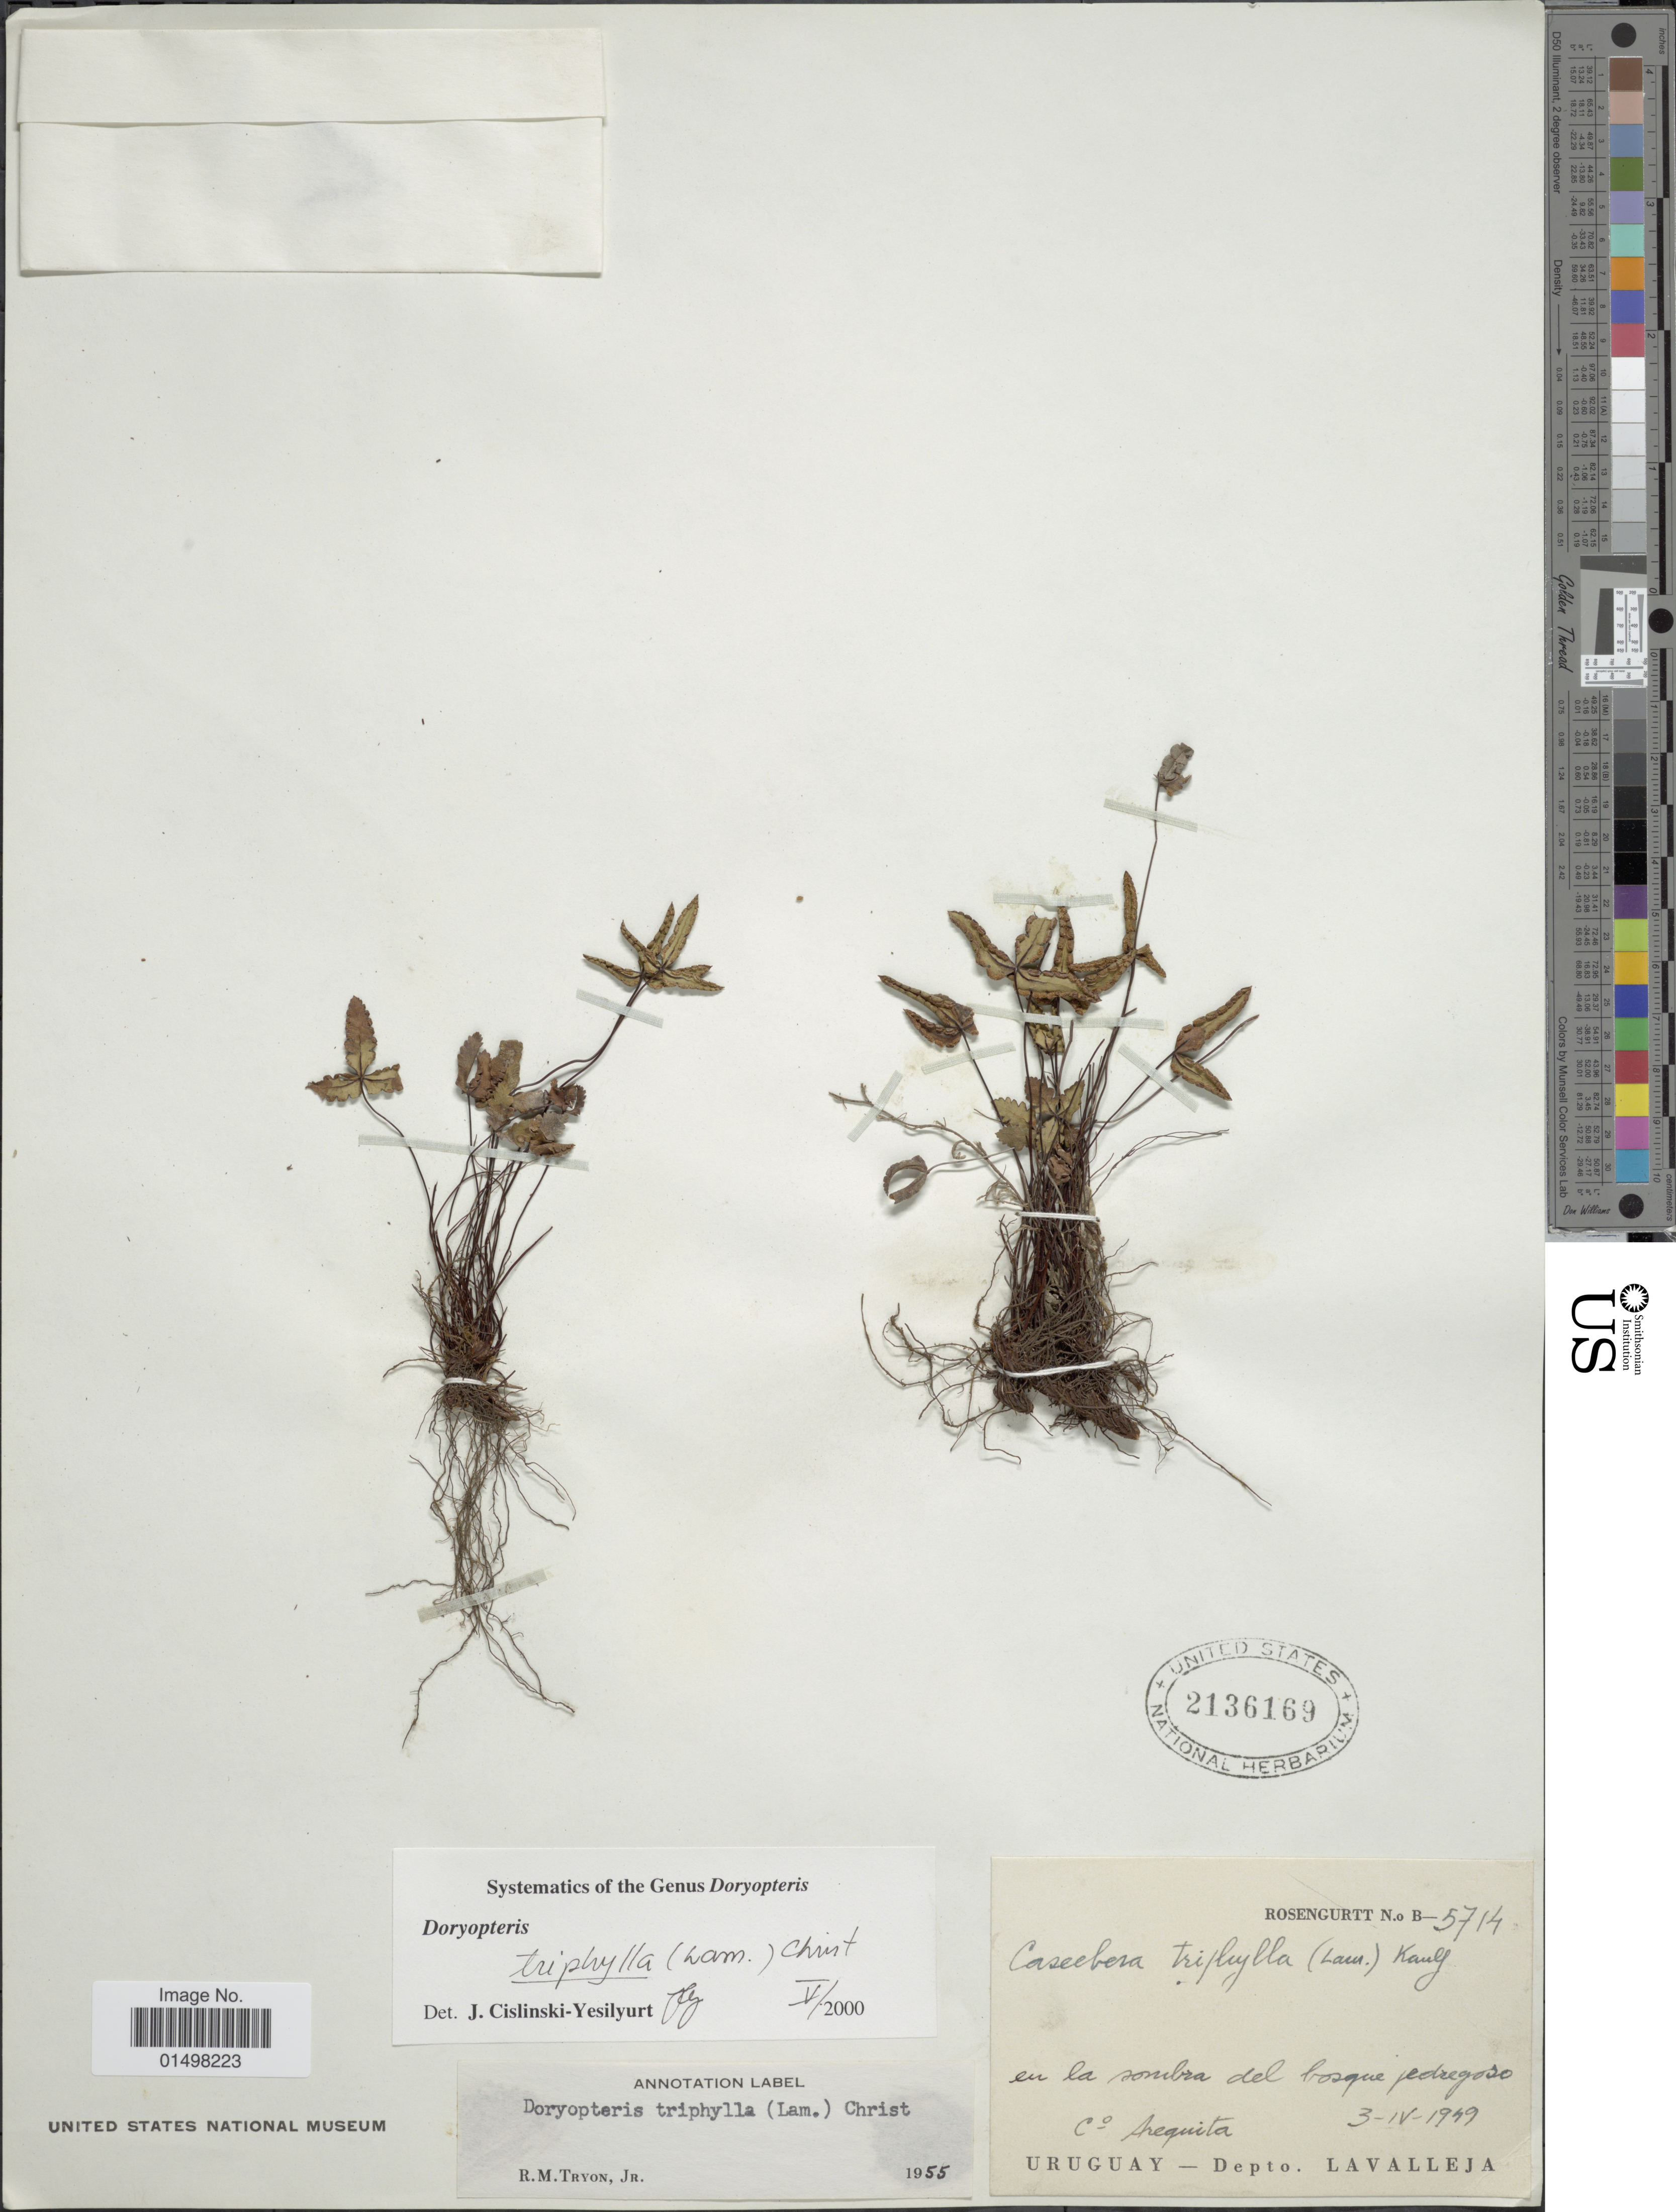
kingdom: Plantae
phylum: Tracheophyta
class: Polypodiopsida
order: Polypodiales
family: Pteridaceae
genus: Doryopteris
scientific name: Doryopteris triphylla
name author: (Lam.) Christ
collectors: Rosengurtt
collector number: B-5714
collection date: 1949-04-03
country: Uruguay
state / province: Lavalleja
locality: Co. Arequita. Depto. Lavalleja.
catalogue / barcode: US 2136169